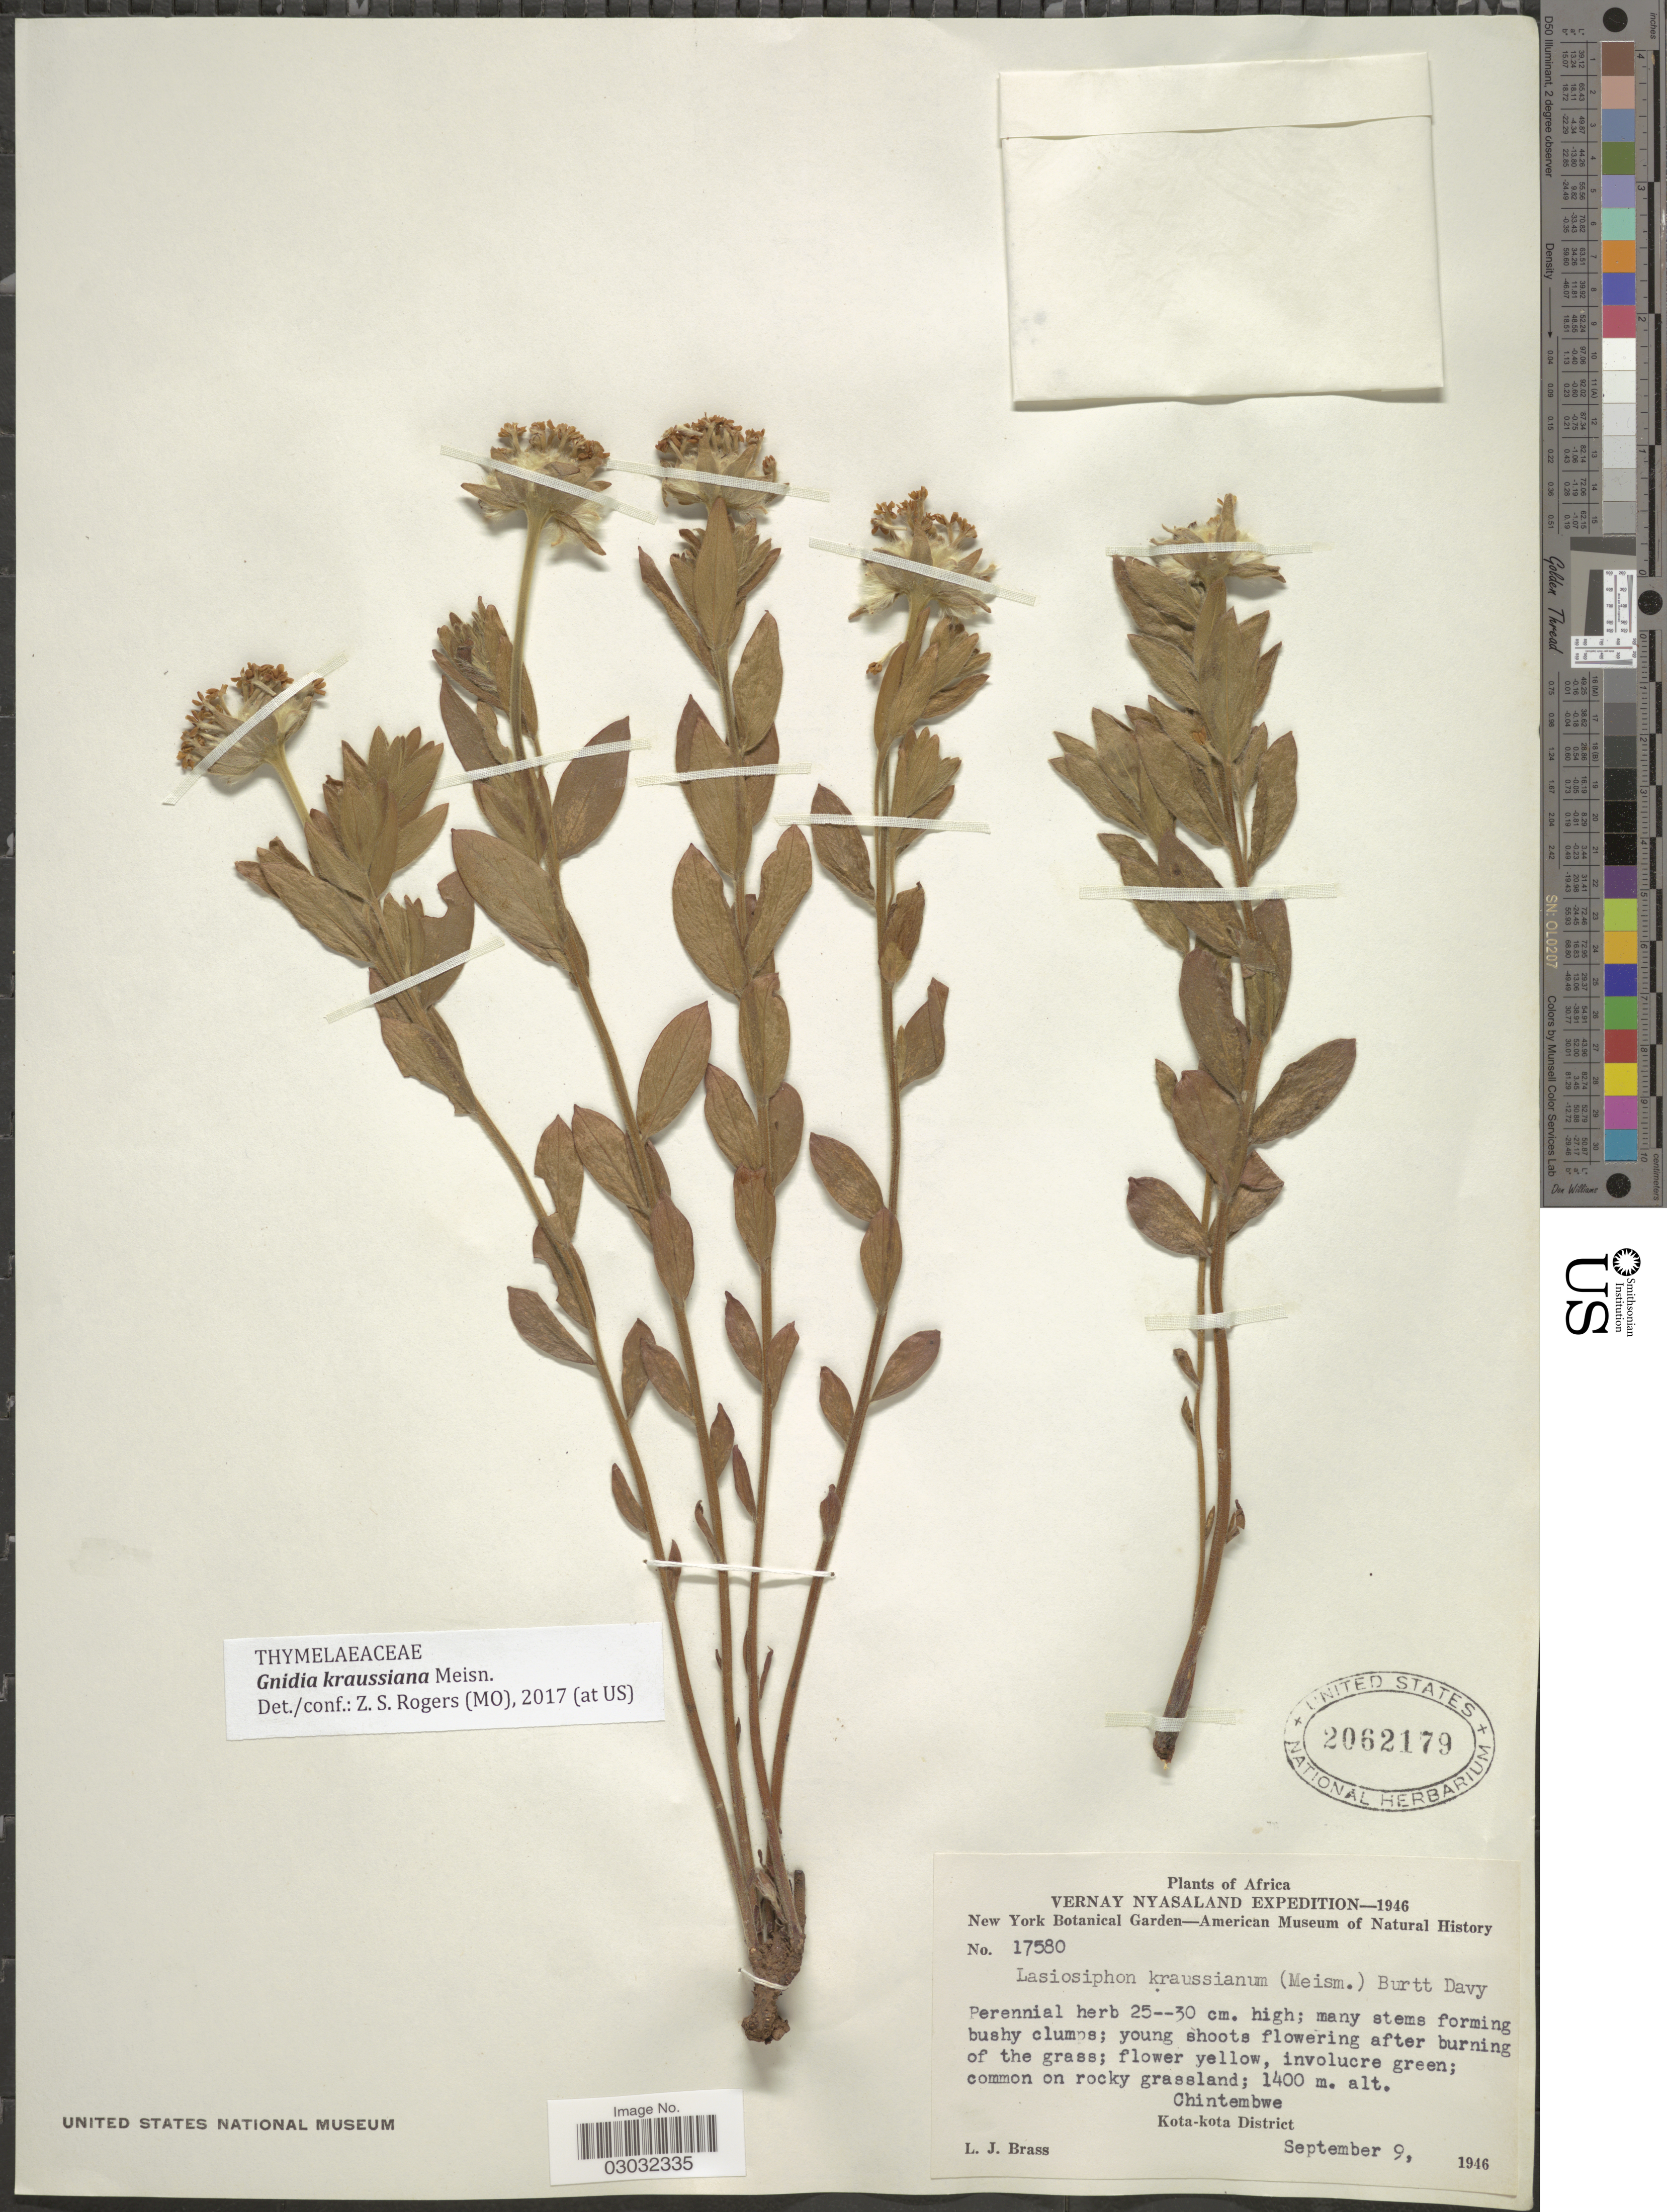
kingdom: Plantae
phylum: Tracheophyta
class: Magnoliopsida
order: Malvales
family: Thymelaeaceae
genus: Lasiosiphon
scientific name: Lasiosiphon kraussianus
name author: (Meisn.) Meisn.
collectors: L. J. Brass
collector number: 17580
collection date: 1946-09-09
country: Malawi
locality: Vernay Nyasaland. Chintembwe. Kota-kota District.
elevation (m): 1400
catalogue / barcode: US 2062179